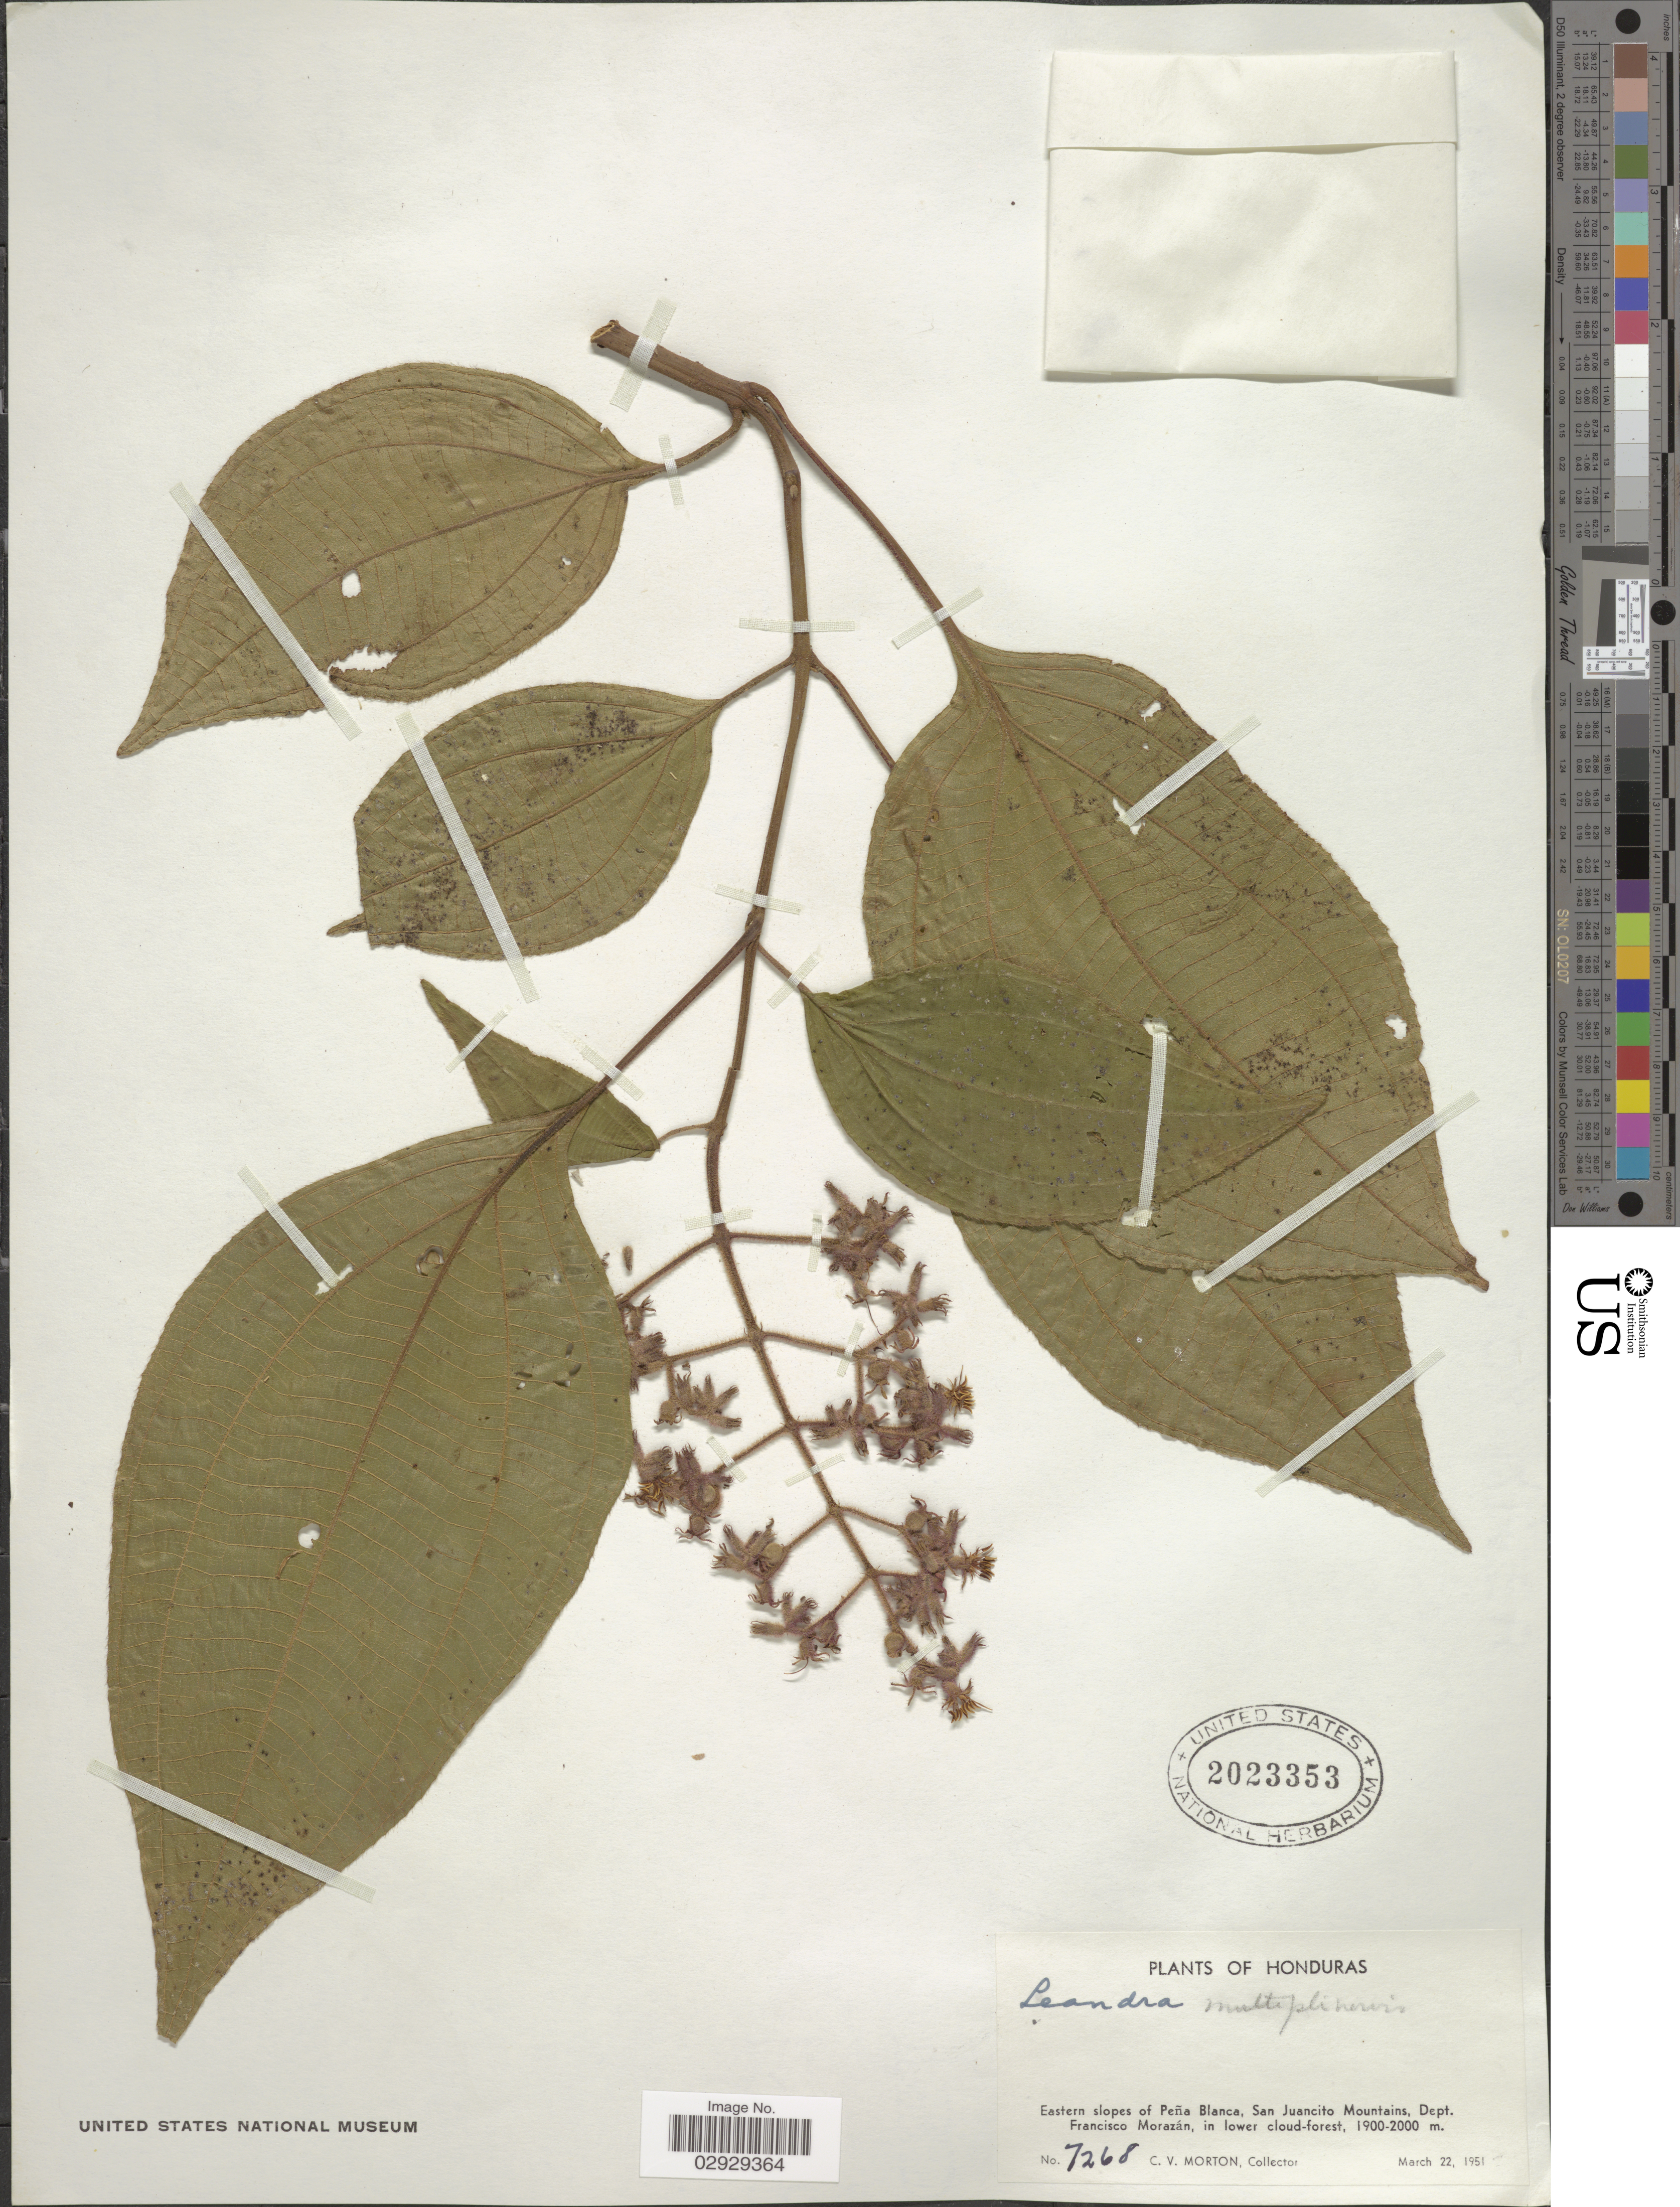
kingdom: Plantae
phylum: Tracheophyta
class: Magnoliopsida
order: Myrtales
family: Melastomataceae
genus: Leandra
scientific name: Leandra multiplinervis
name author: (Naudin) Cogn.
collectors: C. V. Morton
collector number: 7268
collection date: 1951-03-22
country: Honduras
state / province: Fco. Morazán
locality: Eastern slopes of Peña Blanca, San Juancito Mountains, Dept. Francisco Morazán.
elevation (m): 1900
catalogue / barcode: US 2023353